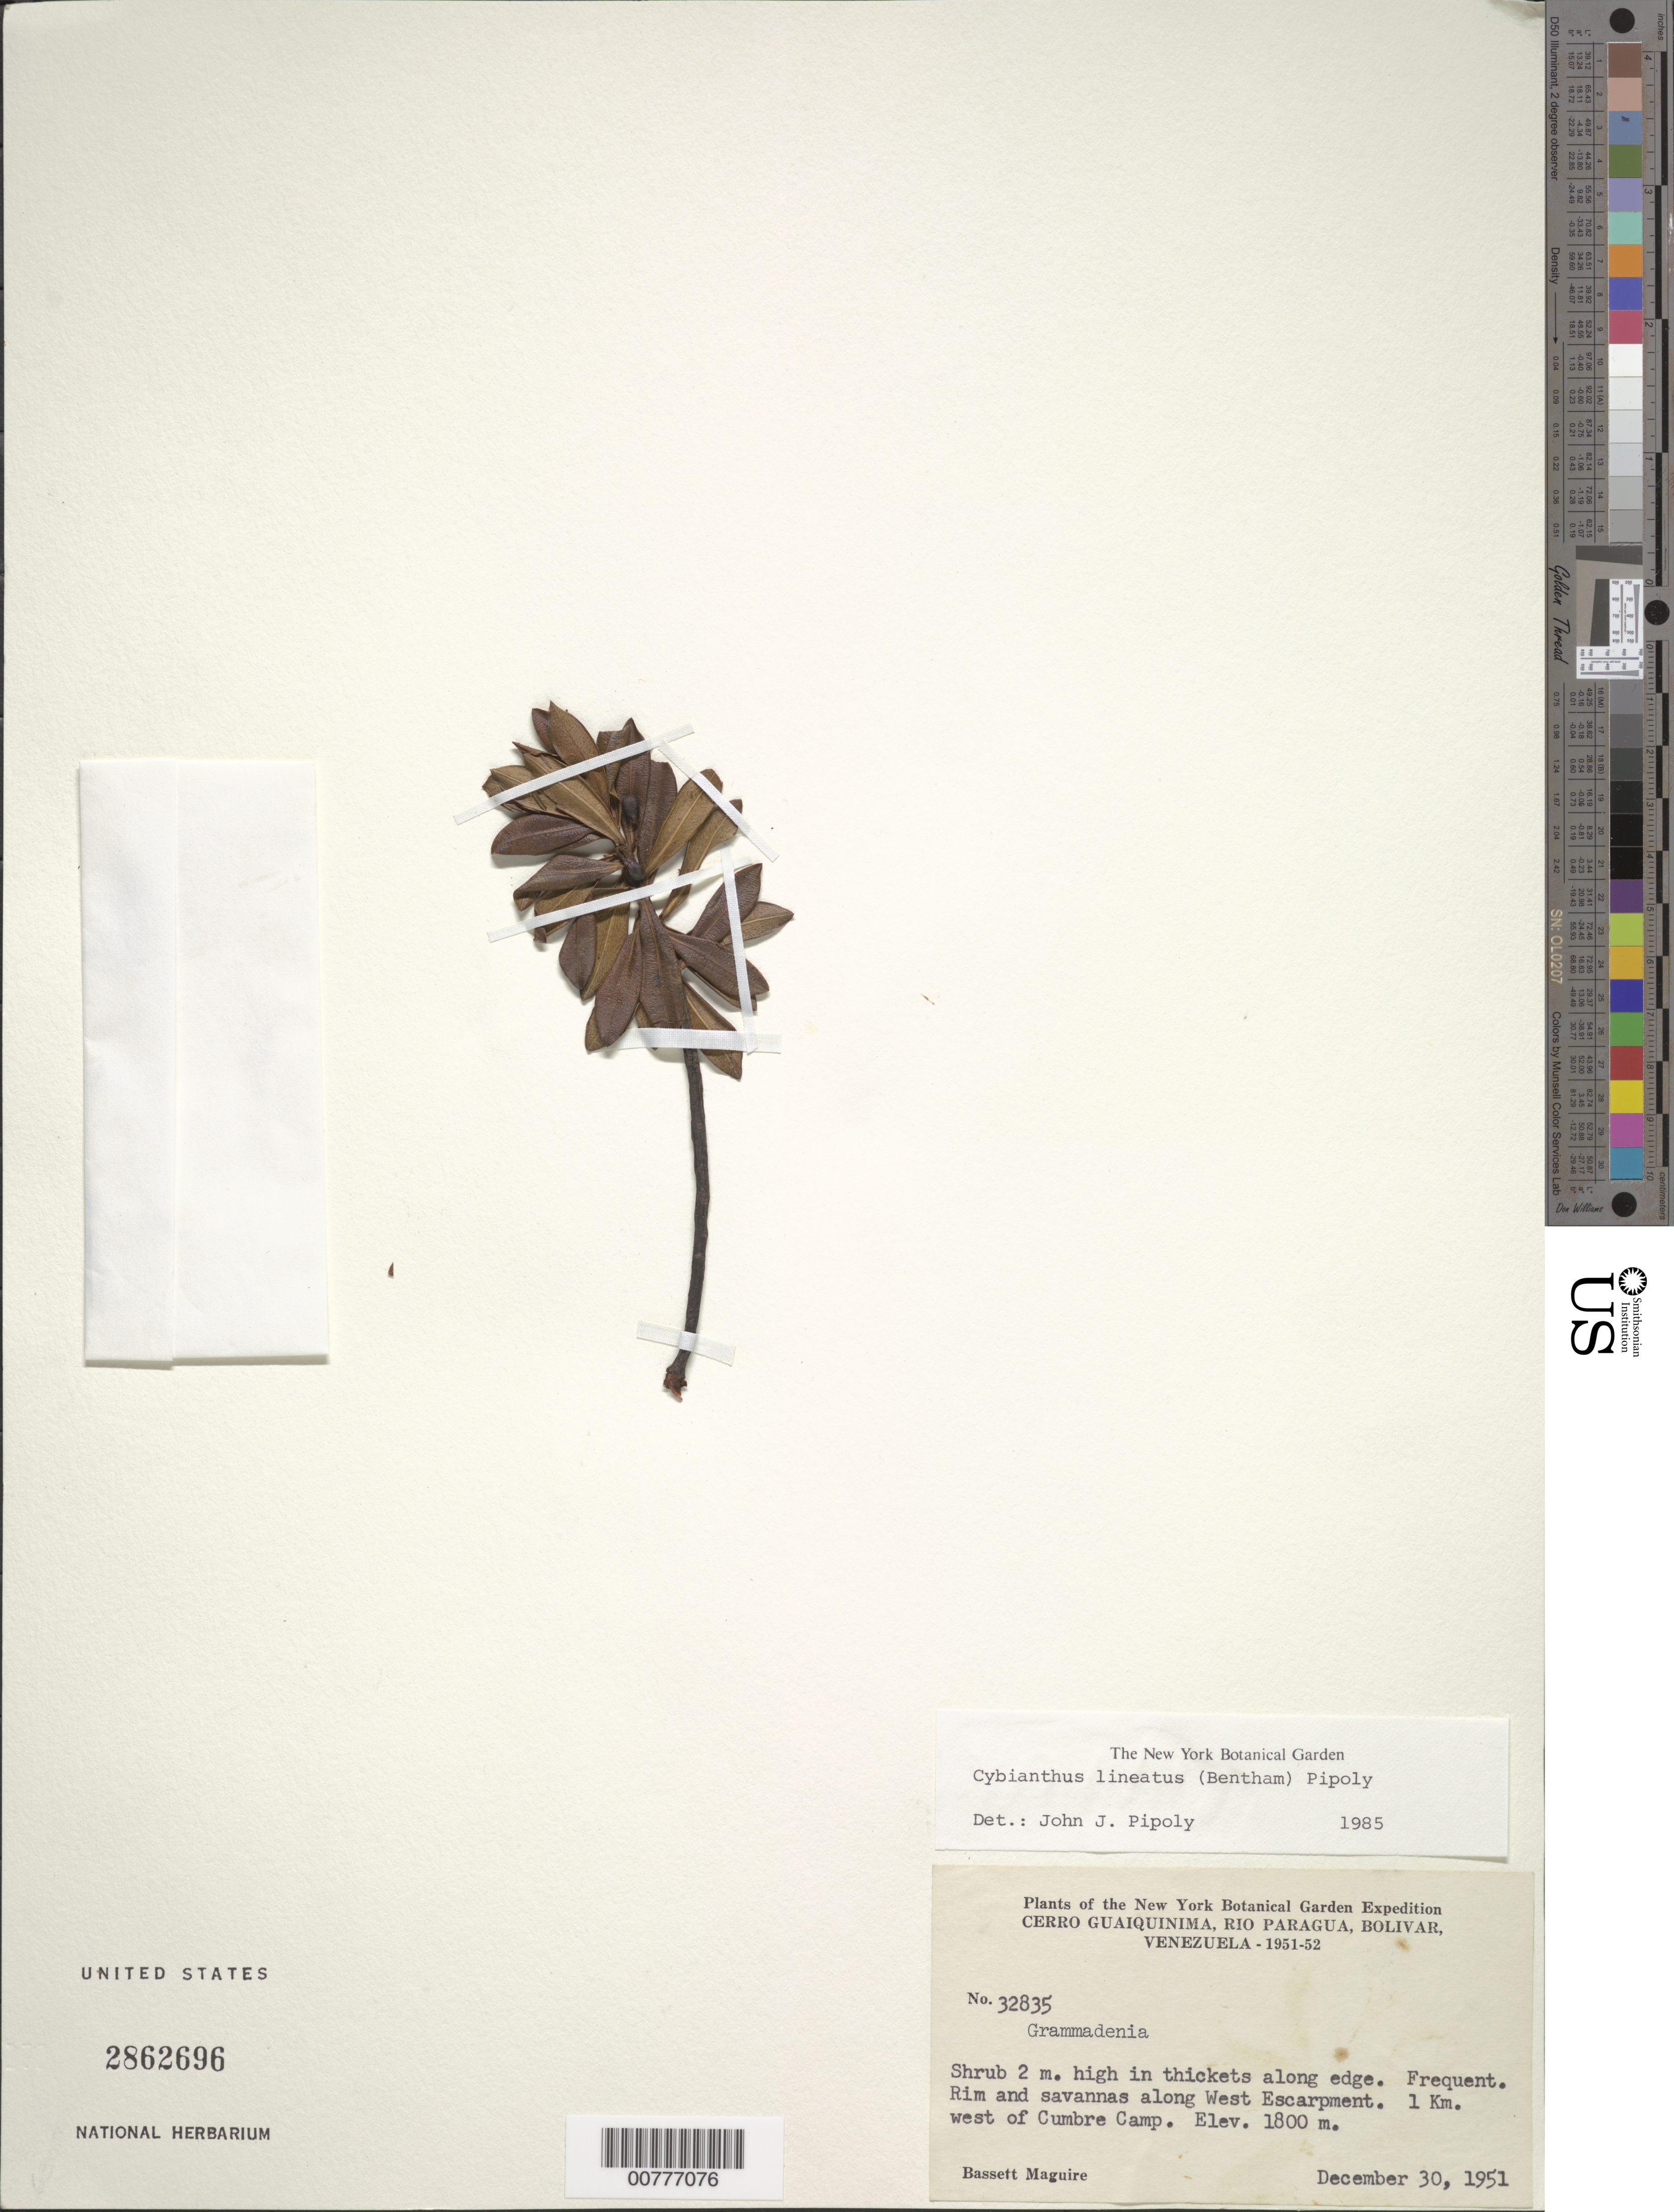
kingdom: Plantae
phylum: Tracheophyta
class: Magnoliopsida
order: Ericales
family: Primulaceae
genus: Cybianthus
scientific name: Cybianthus lineatus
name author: (Benth.) Pipoly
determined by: Pipoly, J. J., III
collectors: B. Maguire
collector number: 32835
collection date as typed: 30-Dec-51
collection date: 1951-12-30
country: Venezuela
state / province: Bolívar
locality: Cerro Guaiquinima, Río Paragua, 1 km W of Cumbre Camp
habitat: Rim and savannas along W escarpment; in thickets along edge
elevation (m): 1800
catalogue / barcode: US 2862696